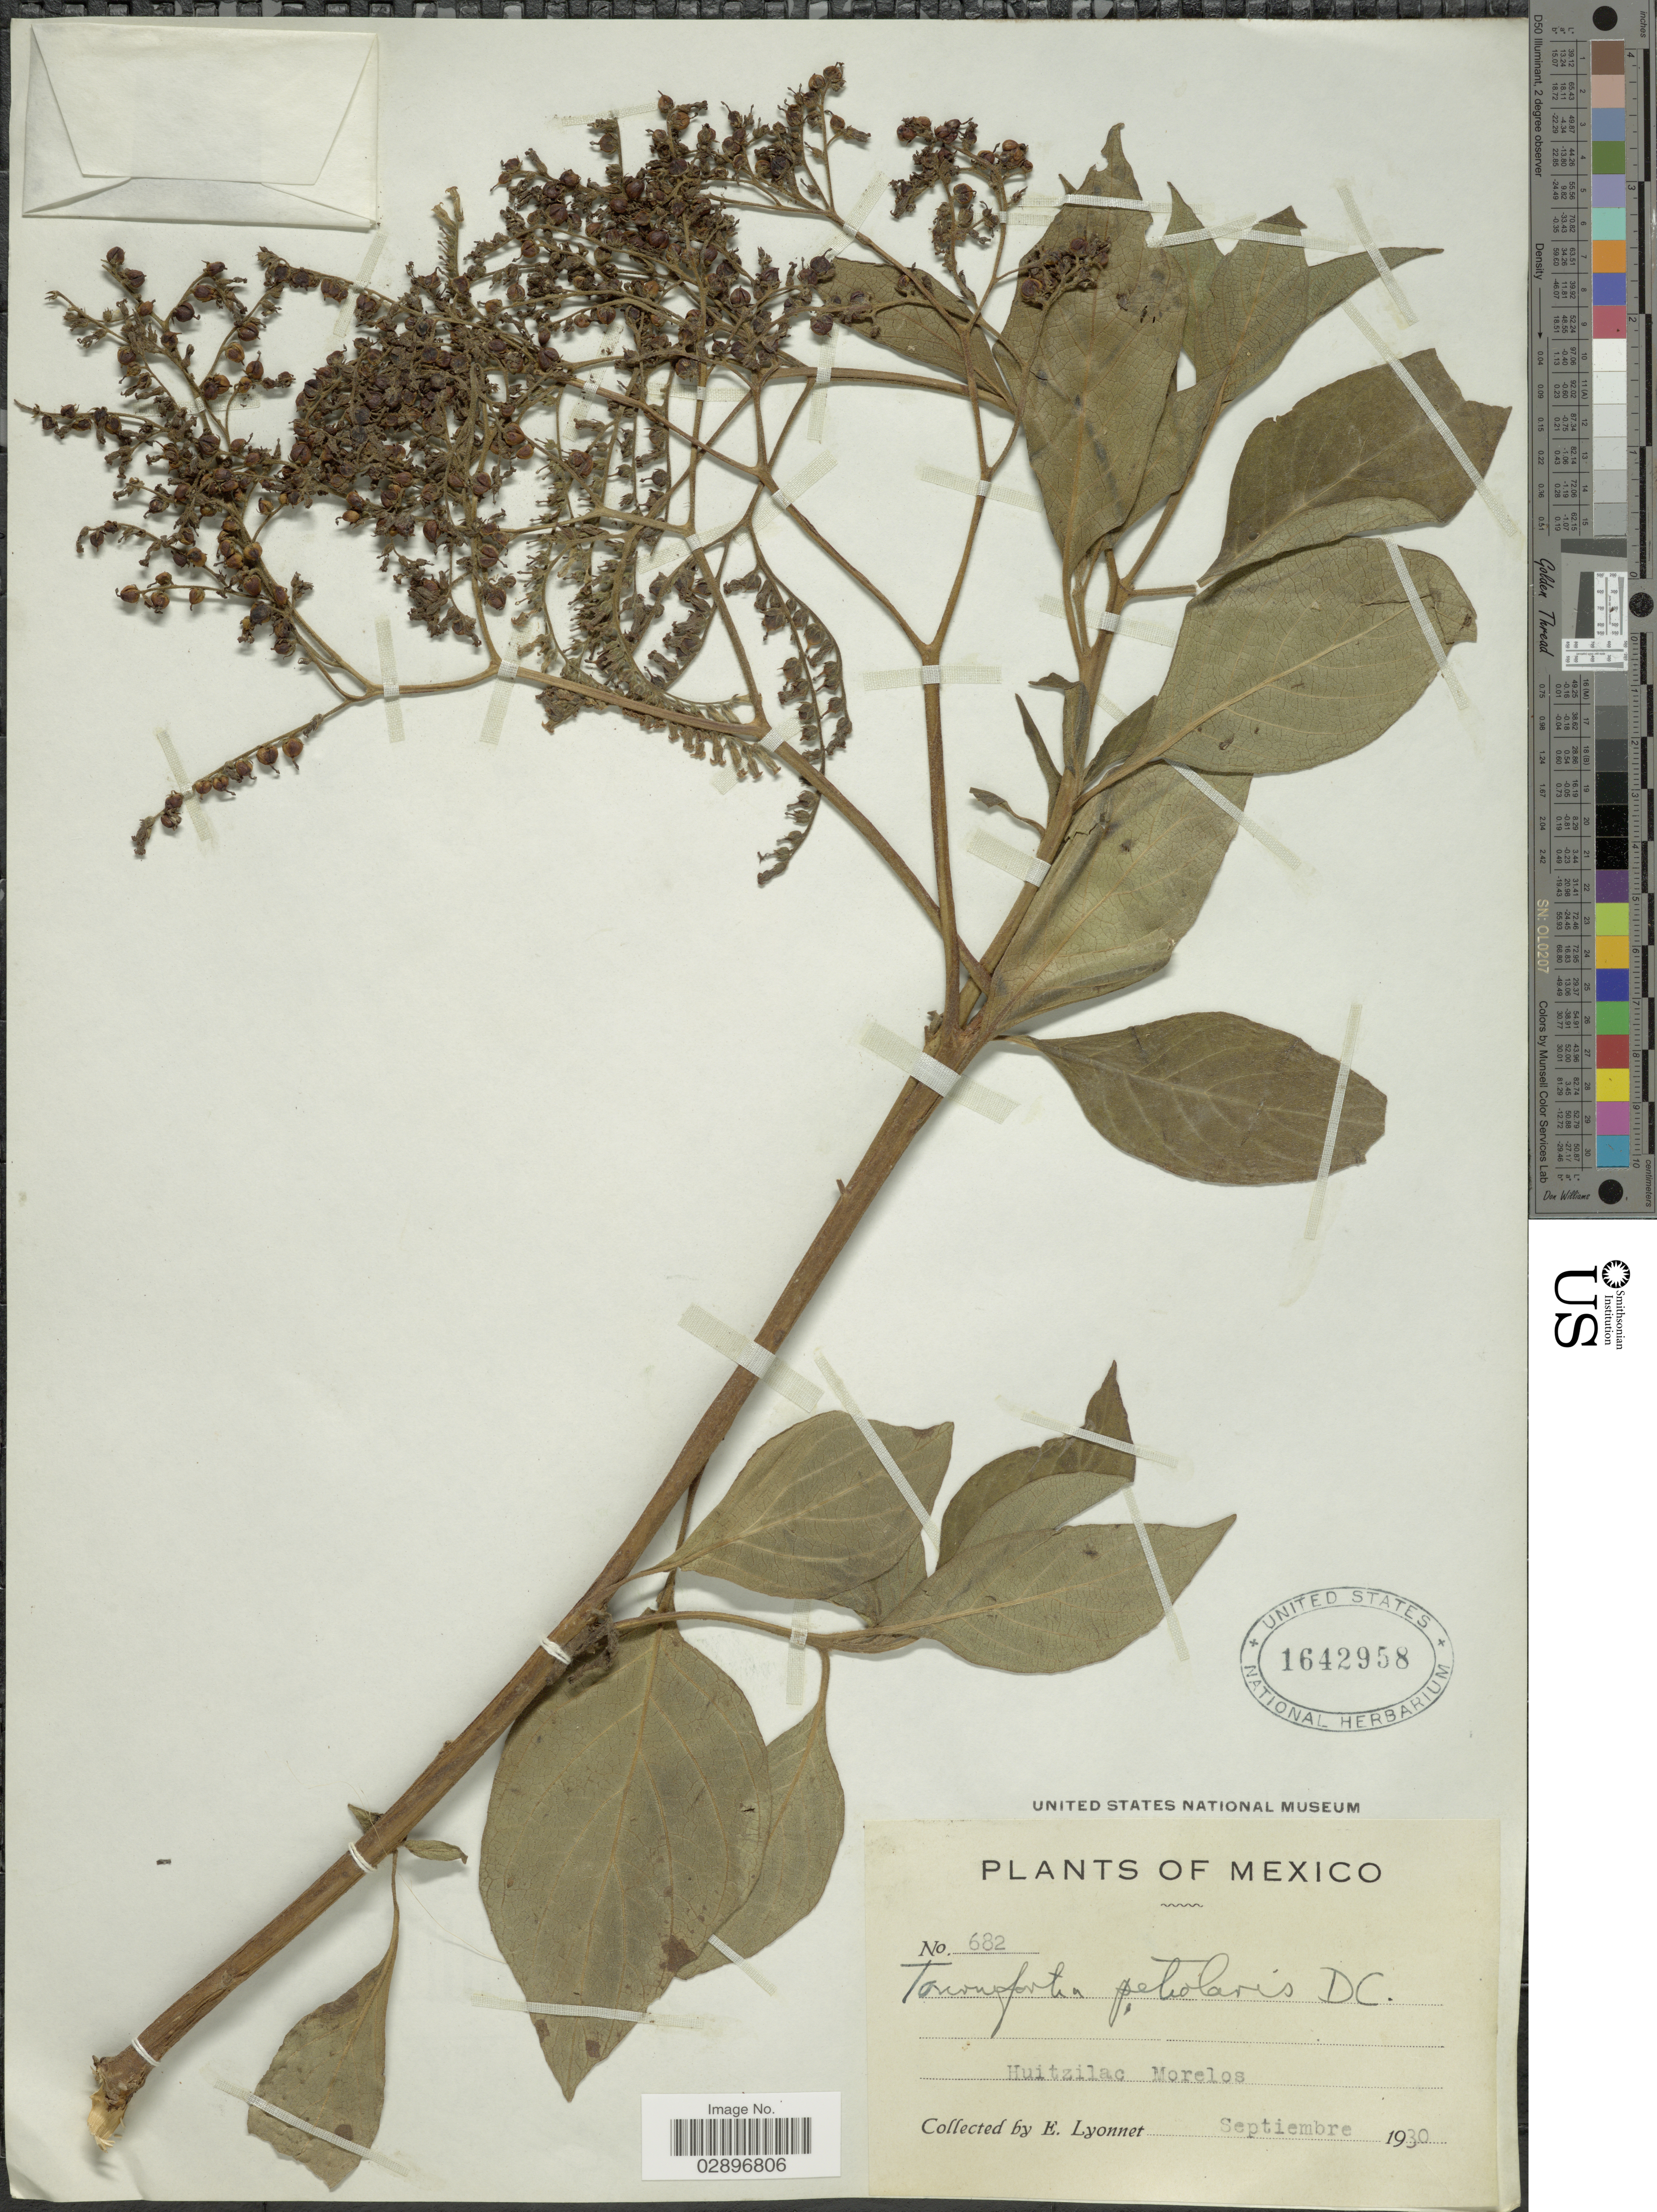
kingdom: Plantae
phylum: Tracheophyta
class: Magnoliopsida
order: Boraginales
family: Heliotropiaceae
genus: Tournefortia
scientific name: Tournefortia petiolaris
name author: DC.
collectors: E. Lyonnet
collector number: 682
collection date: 1930-09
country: Mexico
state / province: Morelos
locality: Huitzilac.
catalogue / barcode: US 1642958